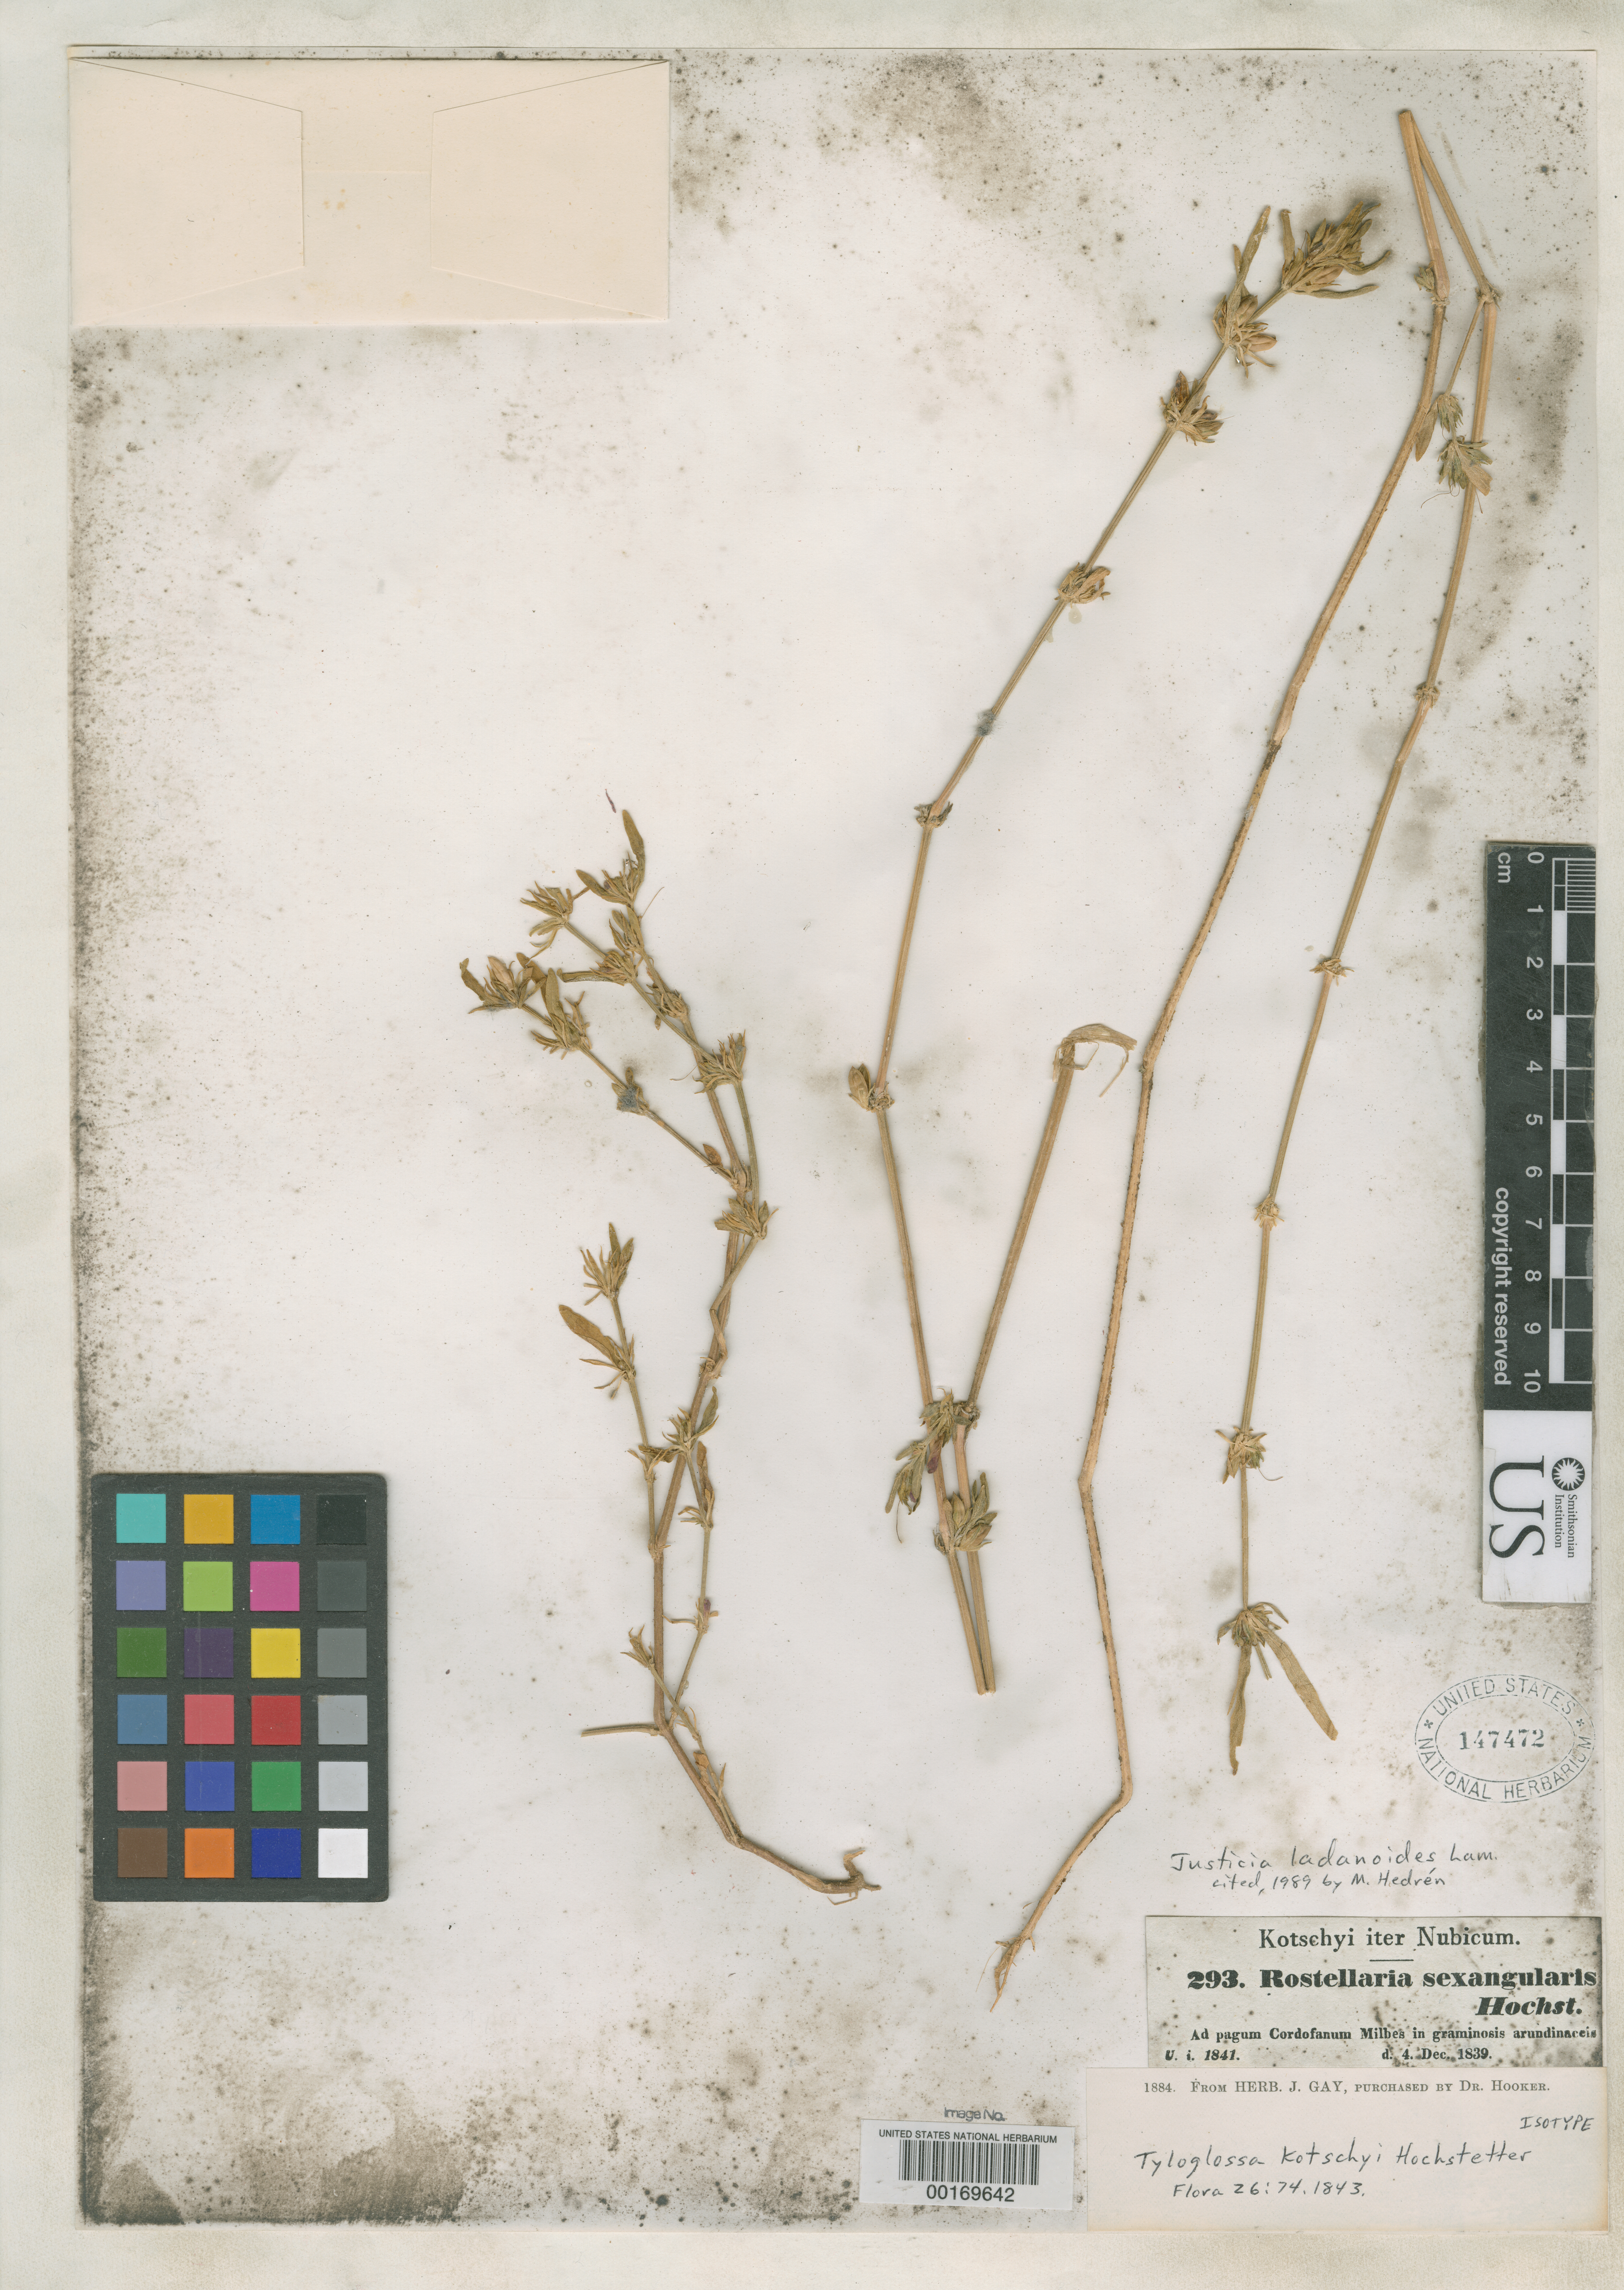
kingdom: Plantae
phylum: Tracheophyta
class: Magnoliopsida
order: Lamiales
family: Acanthaceae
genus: Tyloglossa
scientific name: Tyloglossa kotschyi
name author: Hochst.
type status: Isotype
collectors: K. G. Kotschy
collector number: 293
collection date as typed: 04 Dec 1839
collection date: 1839-12-04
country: Sudan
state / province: Ġharb Kurdufān / Janūb Kurdufān / Shamāl Kurdufān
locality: Milbes.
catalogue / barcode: US 147472